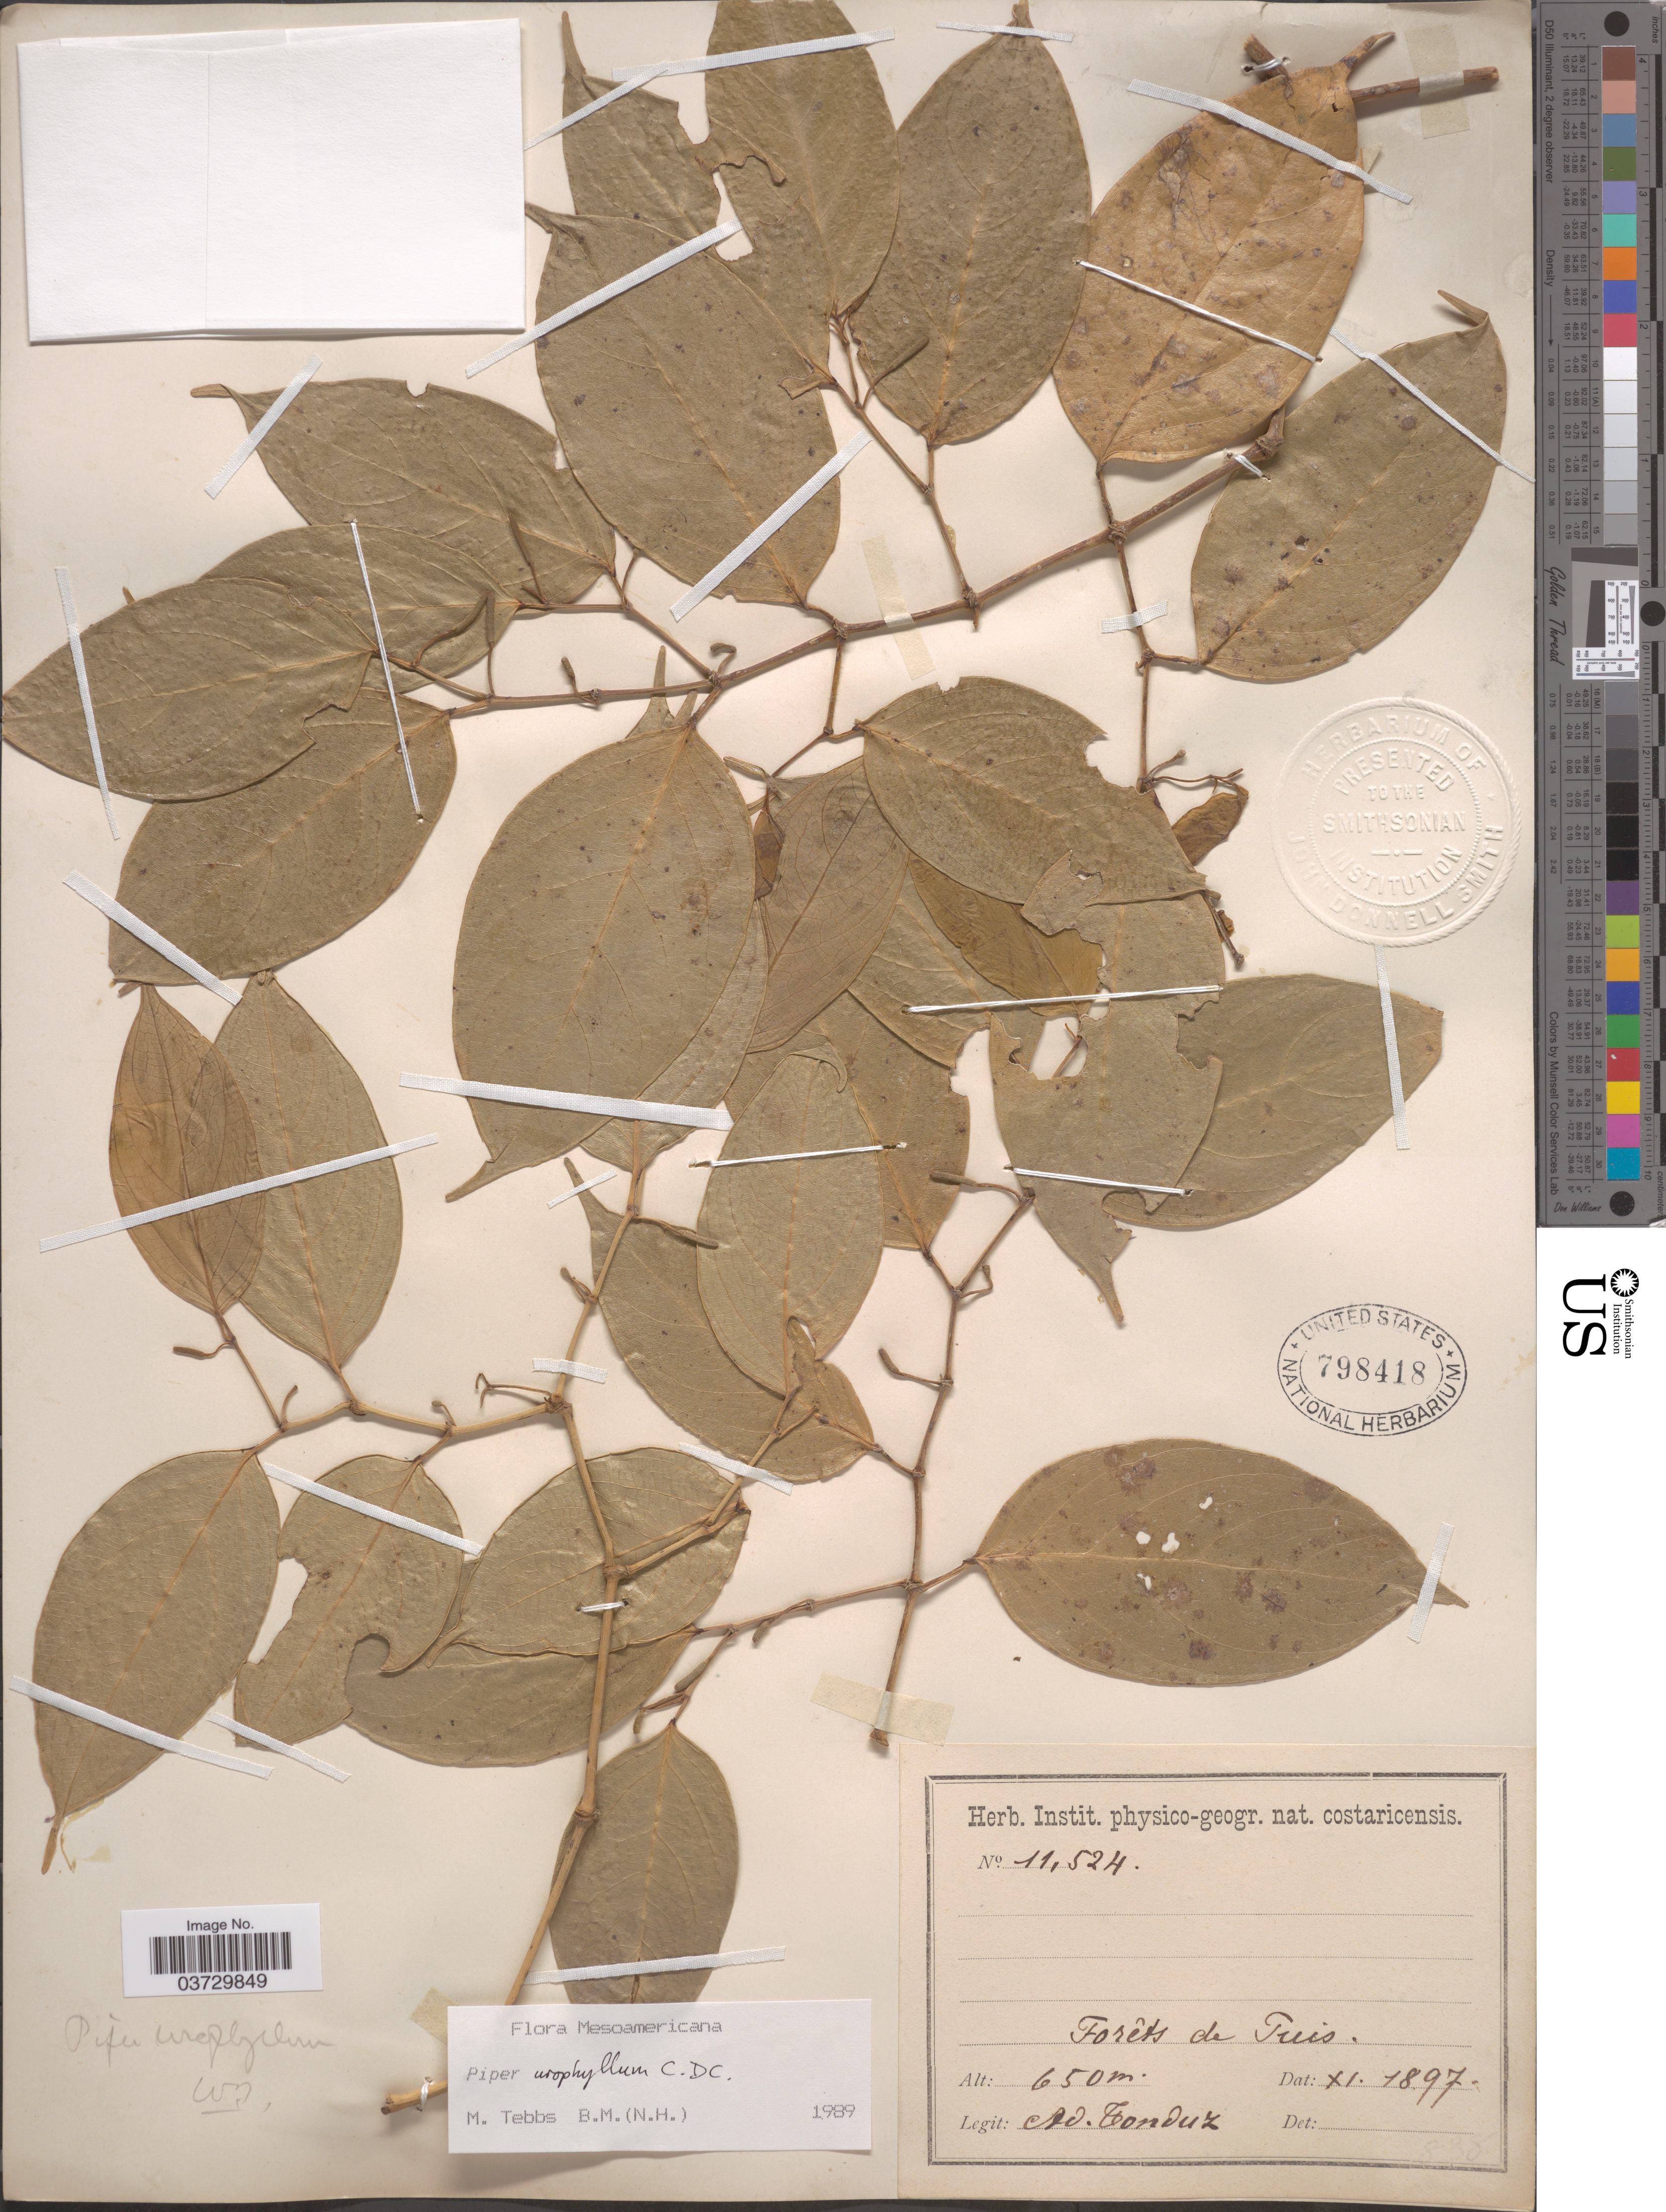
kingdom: Plantae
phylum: Tracheophyta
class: Magnoliopsida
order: Piperales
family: Piperaceae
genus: Piper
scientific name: Piper urophyllum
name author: DC.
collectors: A. Tonduz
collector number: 11524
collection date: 1897-11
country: Costa Rica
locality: Forêts de Tuis.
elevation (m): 650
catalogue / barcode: US 798418